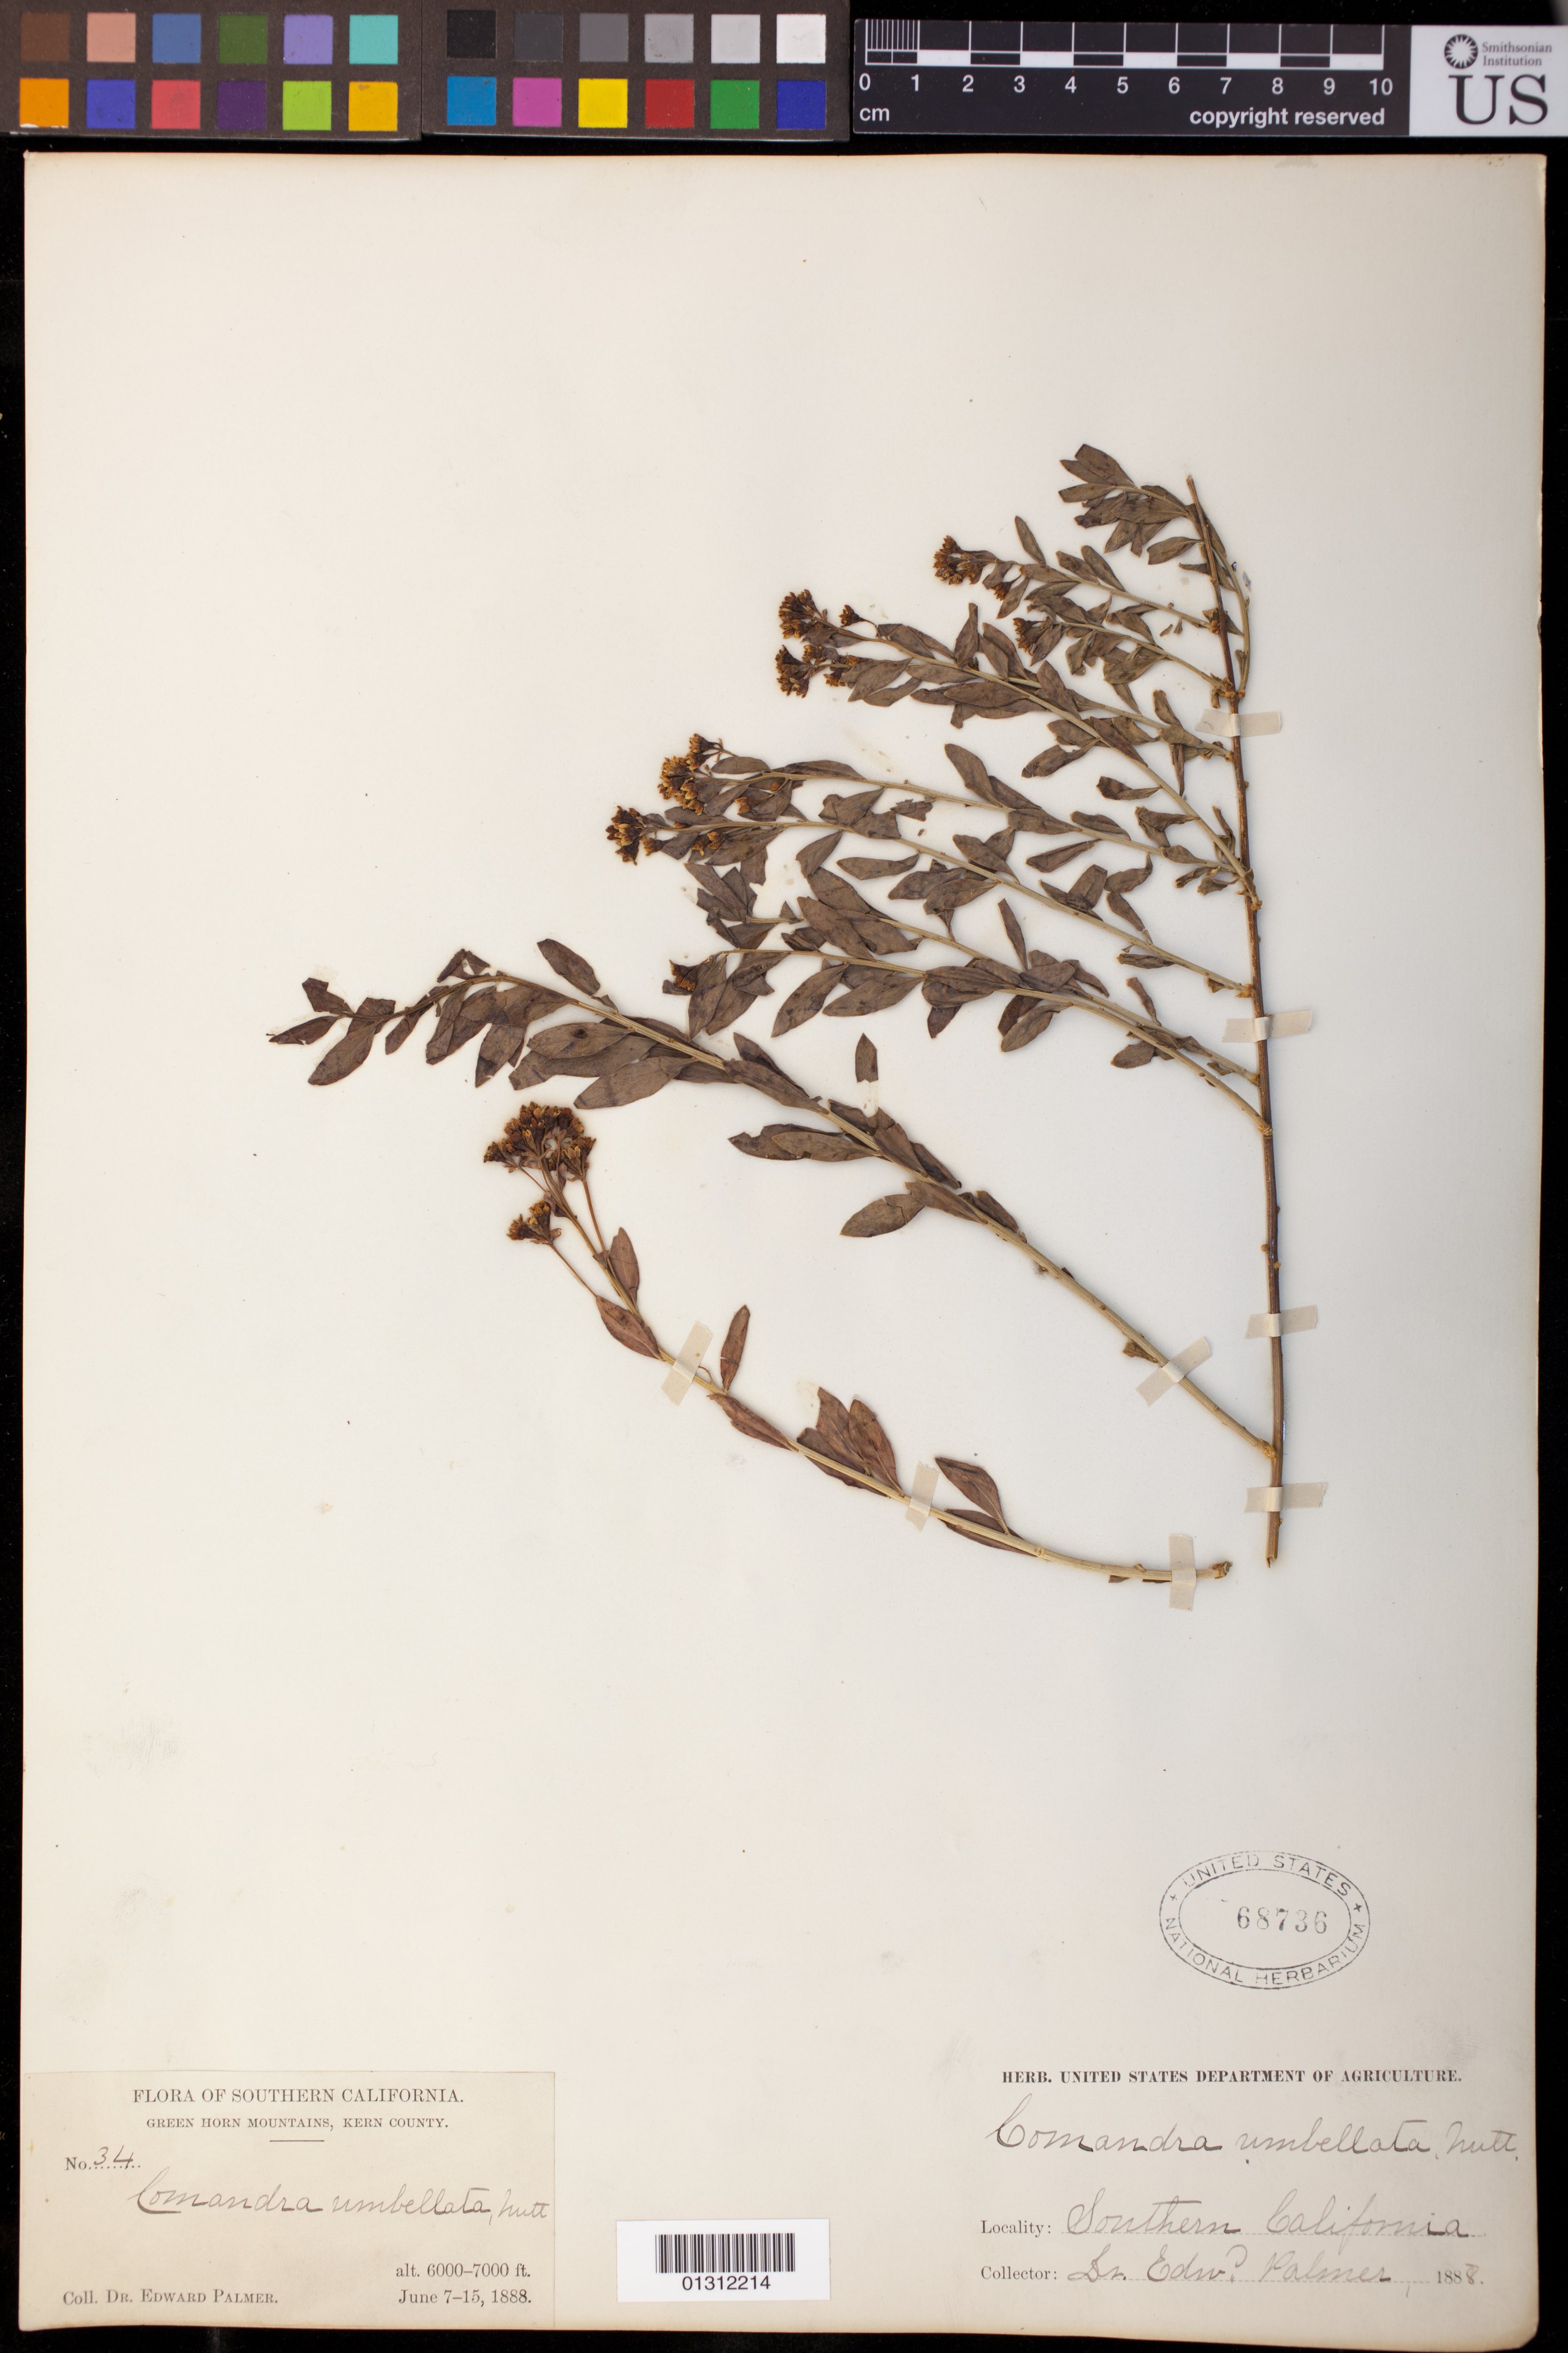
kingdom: Plantae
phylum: Tracheophyta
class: Magnoliopsida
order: Santalales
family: Comandraceae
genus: Comandra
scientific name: Comandra umbellata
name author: (L.) Nutt.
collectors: E. Palmer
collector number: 34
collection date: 1888-06-07/1888-06-15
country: United States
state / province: California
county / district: Kern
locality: Green Horn Mountains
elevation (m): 1829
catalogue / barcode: US 68736